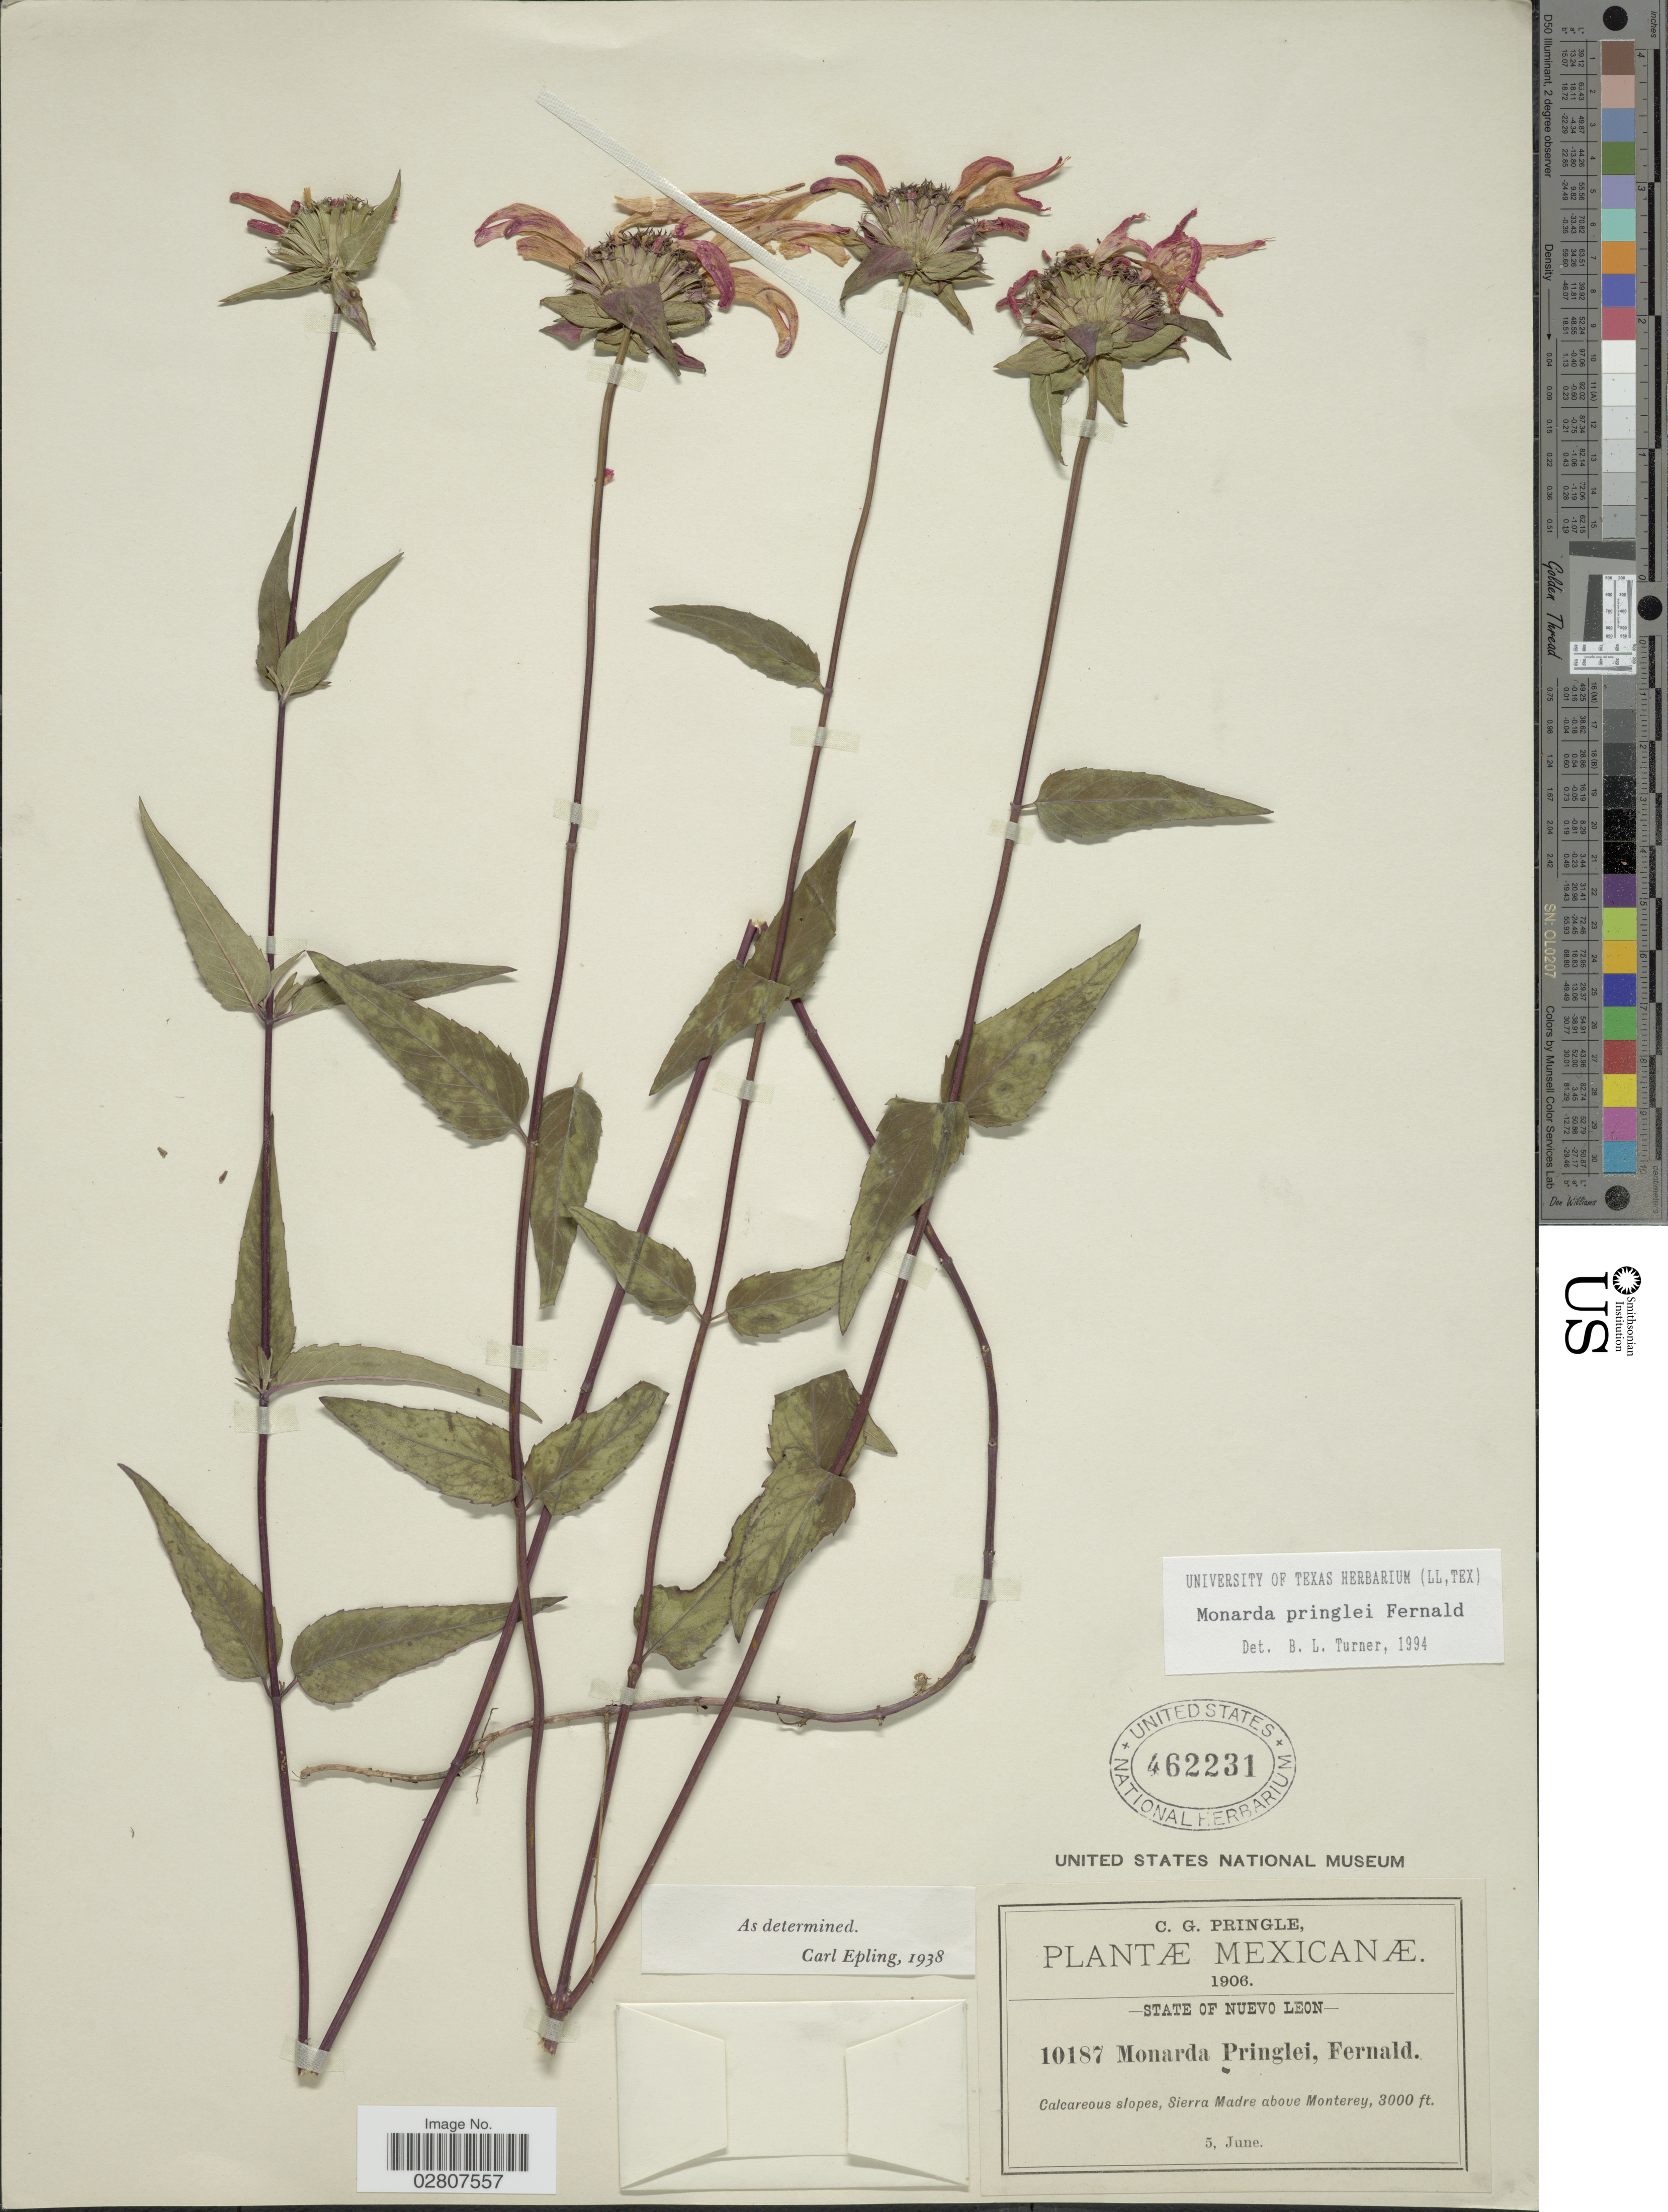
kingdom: Plantae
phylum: Tracheophyta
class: Magnoliopsida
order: Lamiales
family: Lamiaceae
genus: Monarda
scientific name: Monarda pringlei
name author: Fernald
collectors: C. G. Pringle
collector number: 10187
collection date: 1906-06-05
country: Mexico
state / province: Nuevo León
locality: Calcareous slopes, Sierra Madre above Monterey.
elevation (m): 914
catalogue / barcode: US 462231